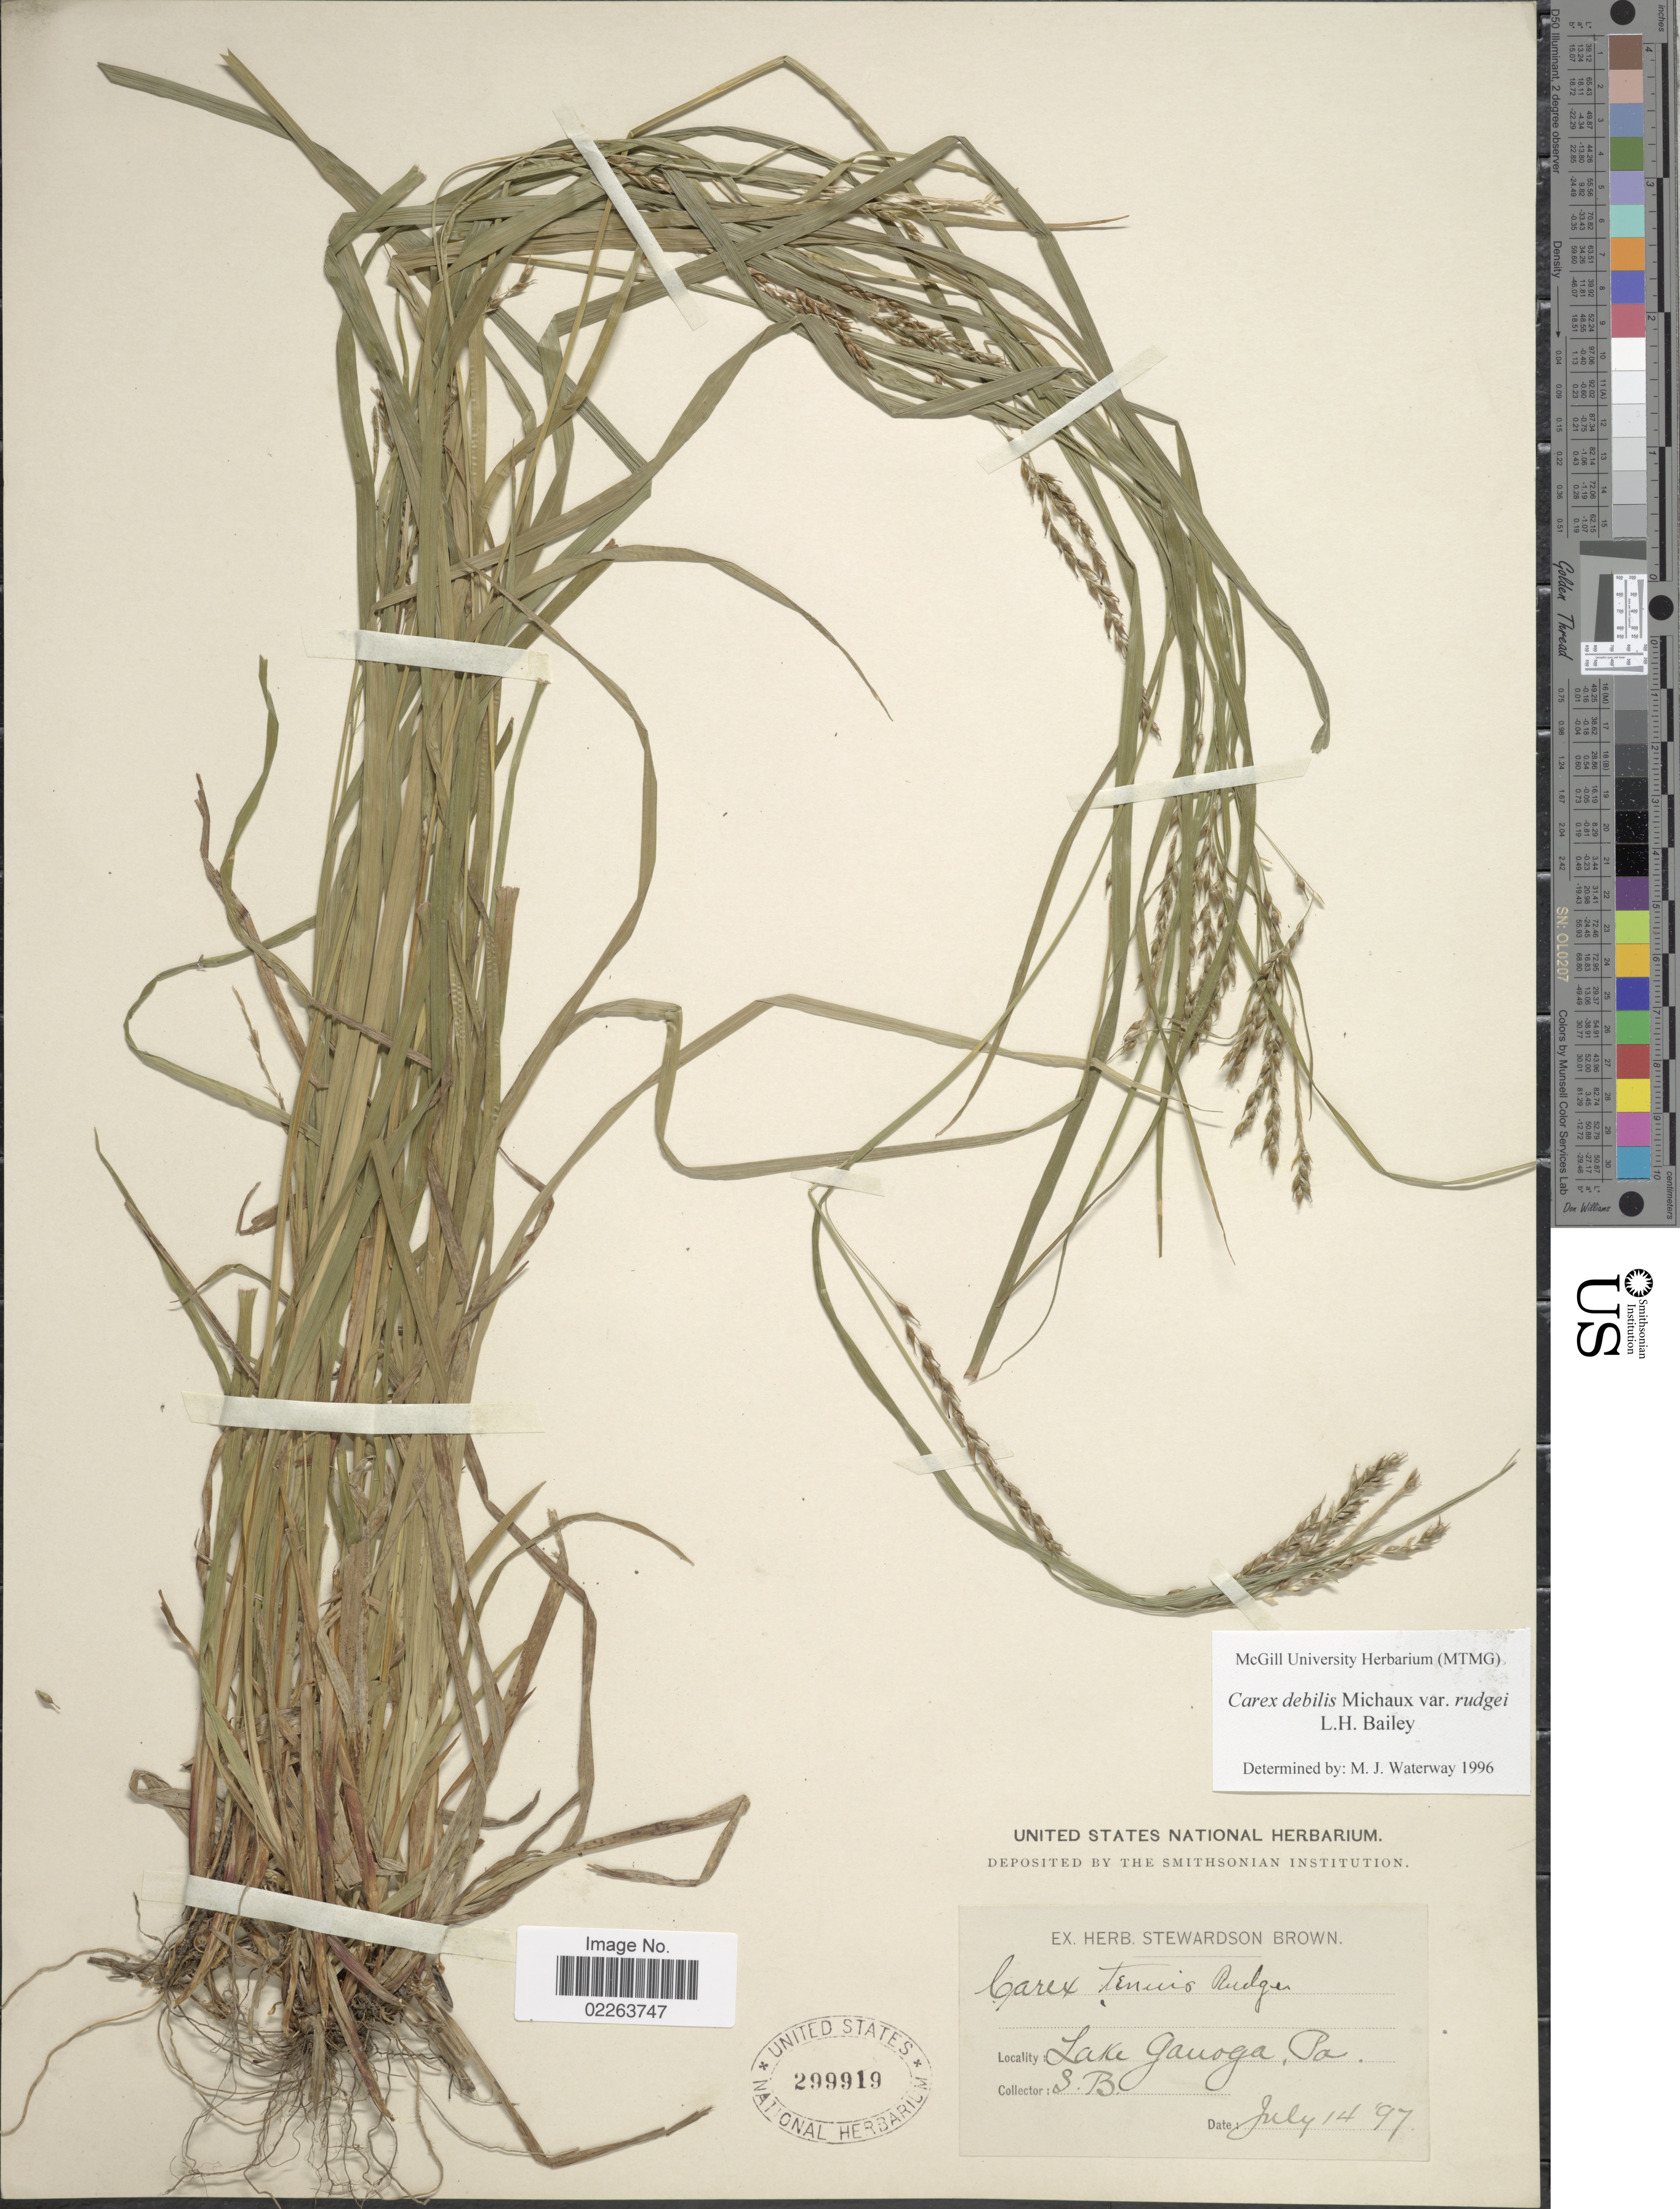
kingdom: Plantae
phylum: Tracheophyta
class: Liliopsida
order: Poales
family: Cyperaceae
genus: Carex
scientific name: Carex flexuosa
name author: Muhl. ex Willd.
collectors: S. Brown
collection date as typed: Transcribed d/m/y: 14/7/97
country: United States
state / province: Pennsylvania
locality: Lake Ganoga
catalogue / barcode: US 299919